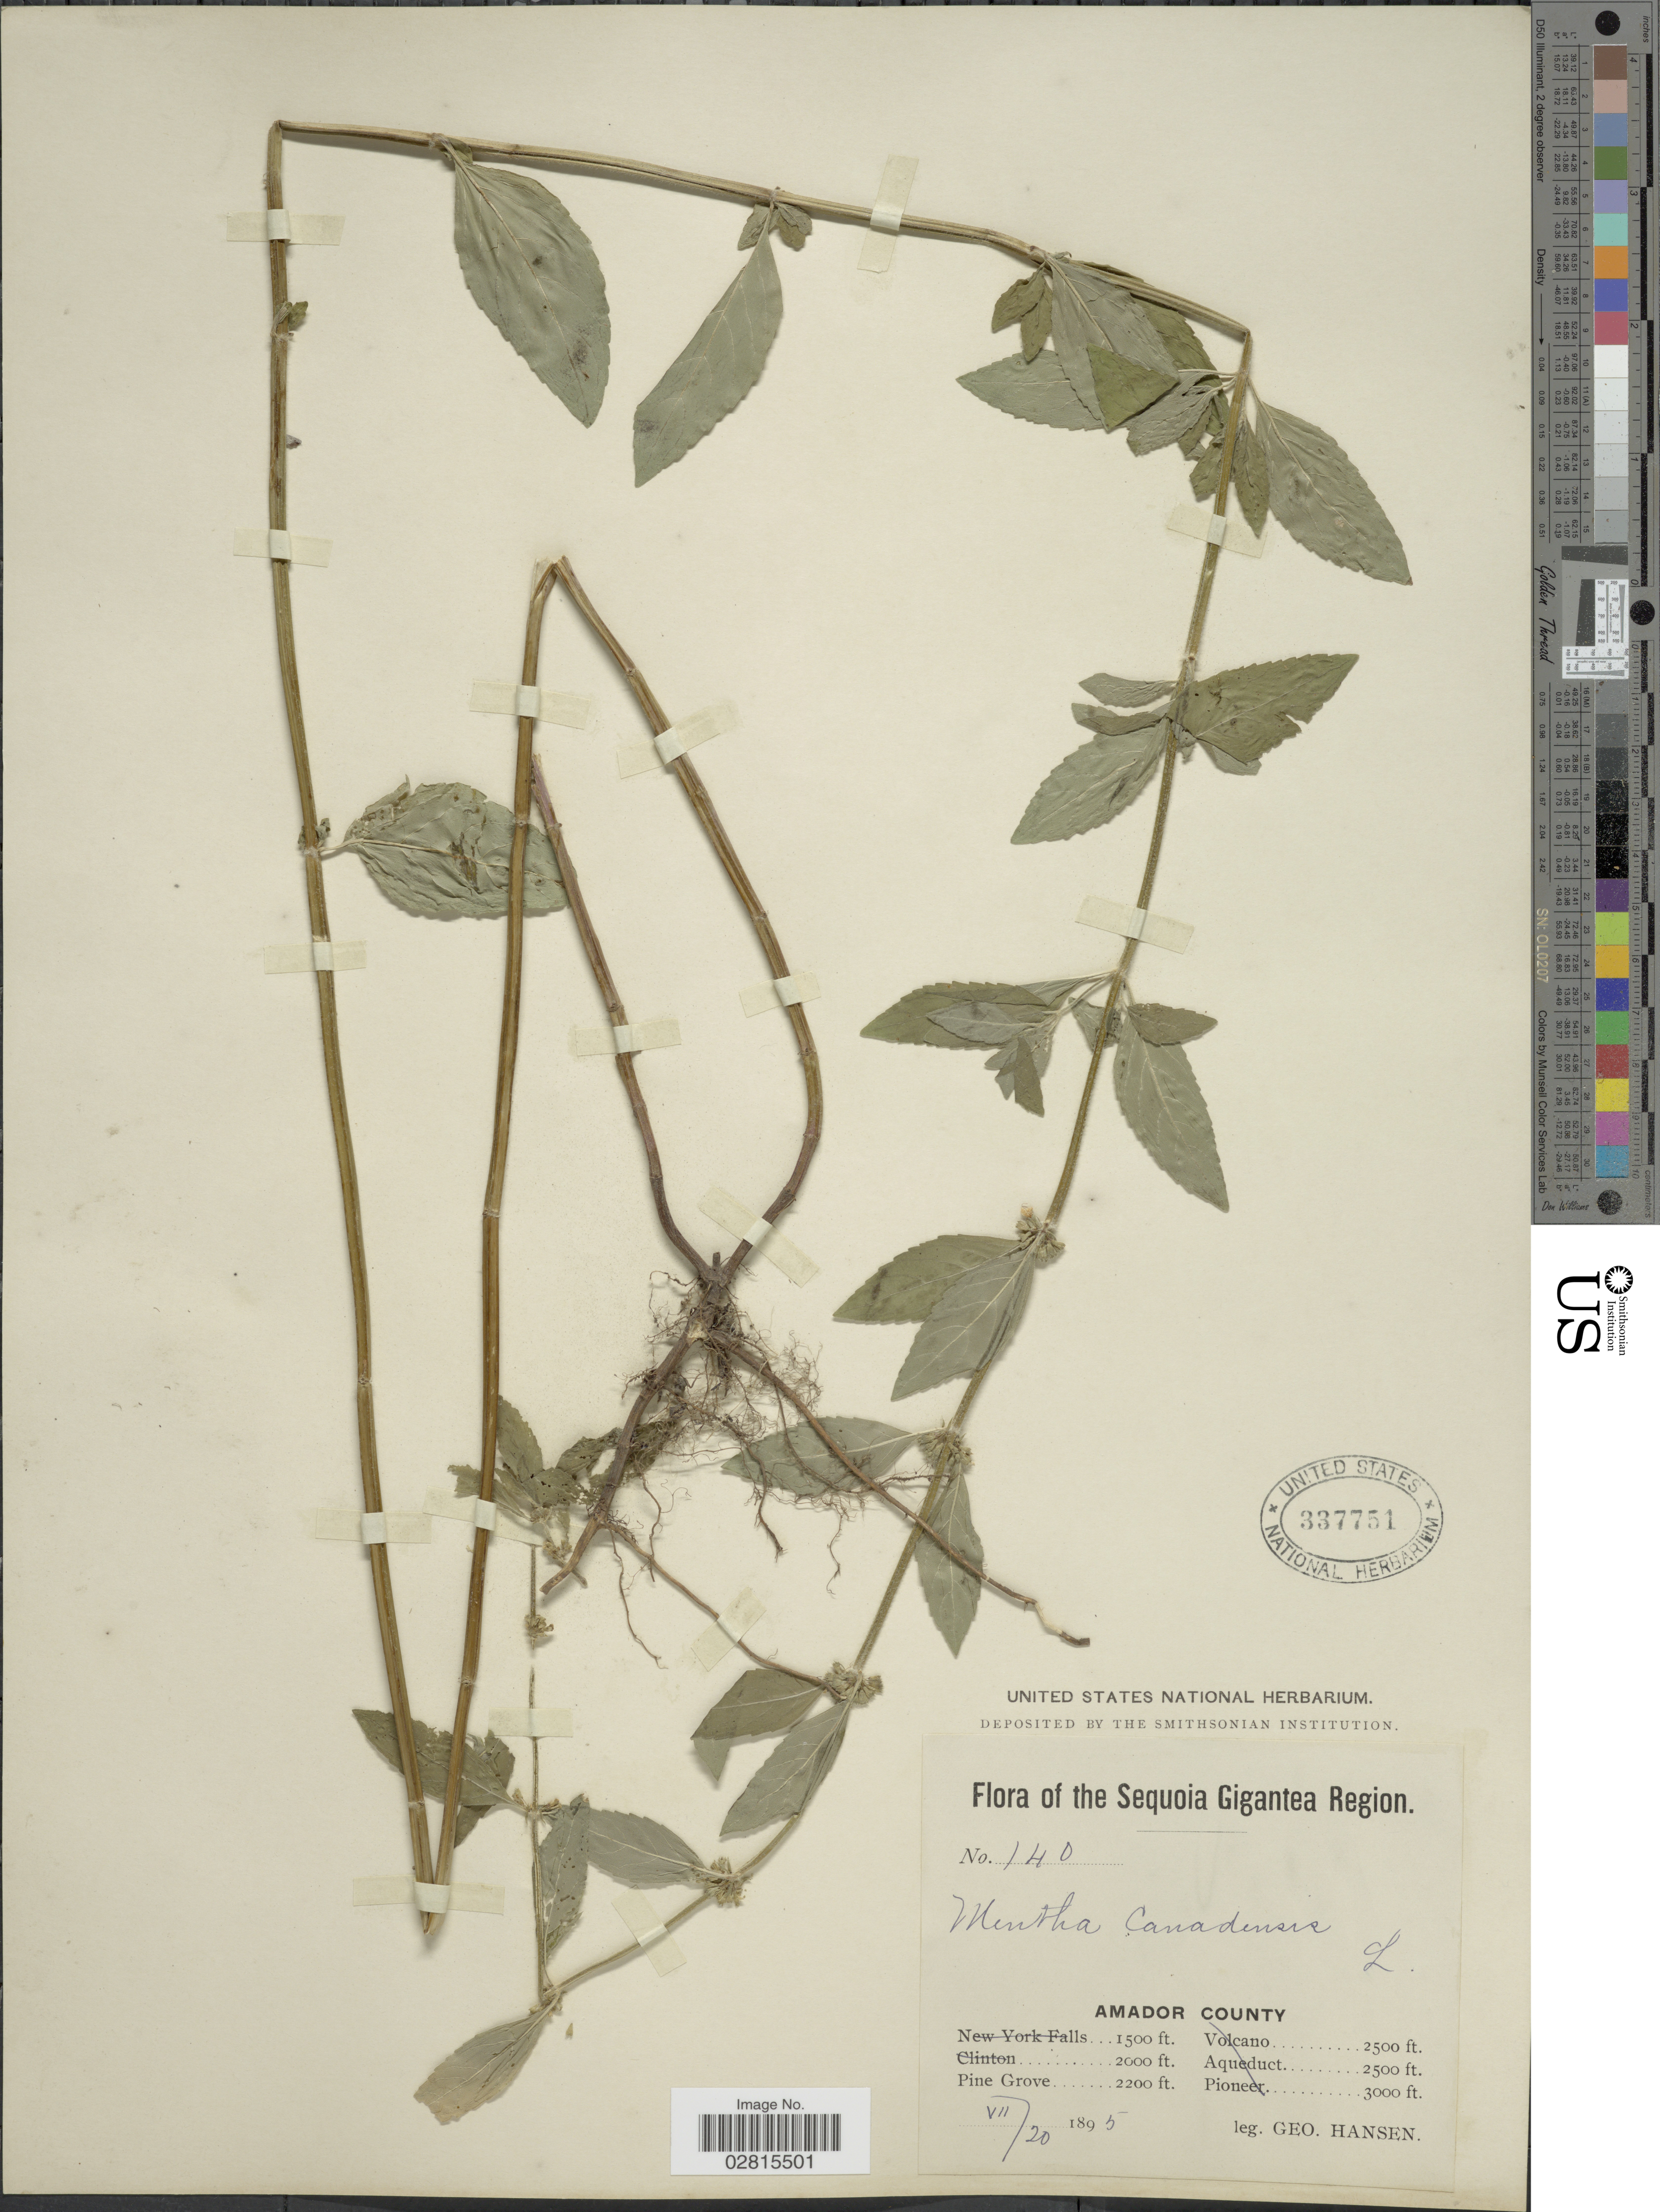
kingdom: Plantae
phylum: Tracheophyta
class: Magnoliopsida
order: Lamiales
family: Lamiaceae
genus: Mentha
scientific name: Mentha canadensis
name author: L.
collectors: G. Hansen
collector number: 140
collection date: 1895-07-20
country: United States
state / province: California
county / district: Amador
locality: Sequoia Gigantea Region, Amador County, Pine Grove.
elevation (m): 671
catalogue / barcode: US 337751